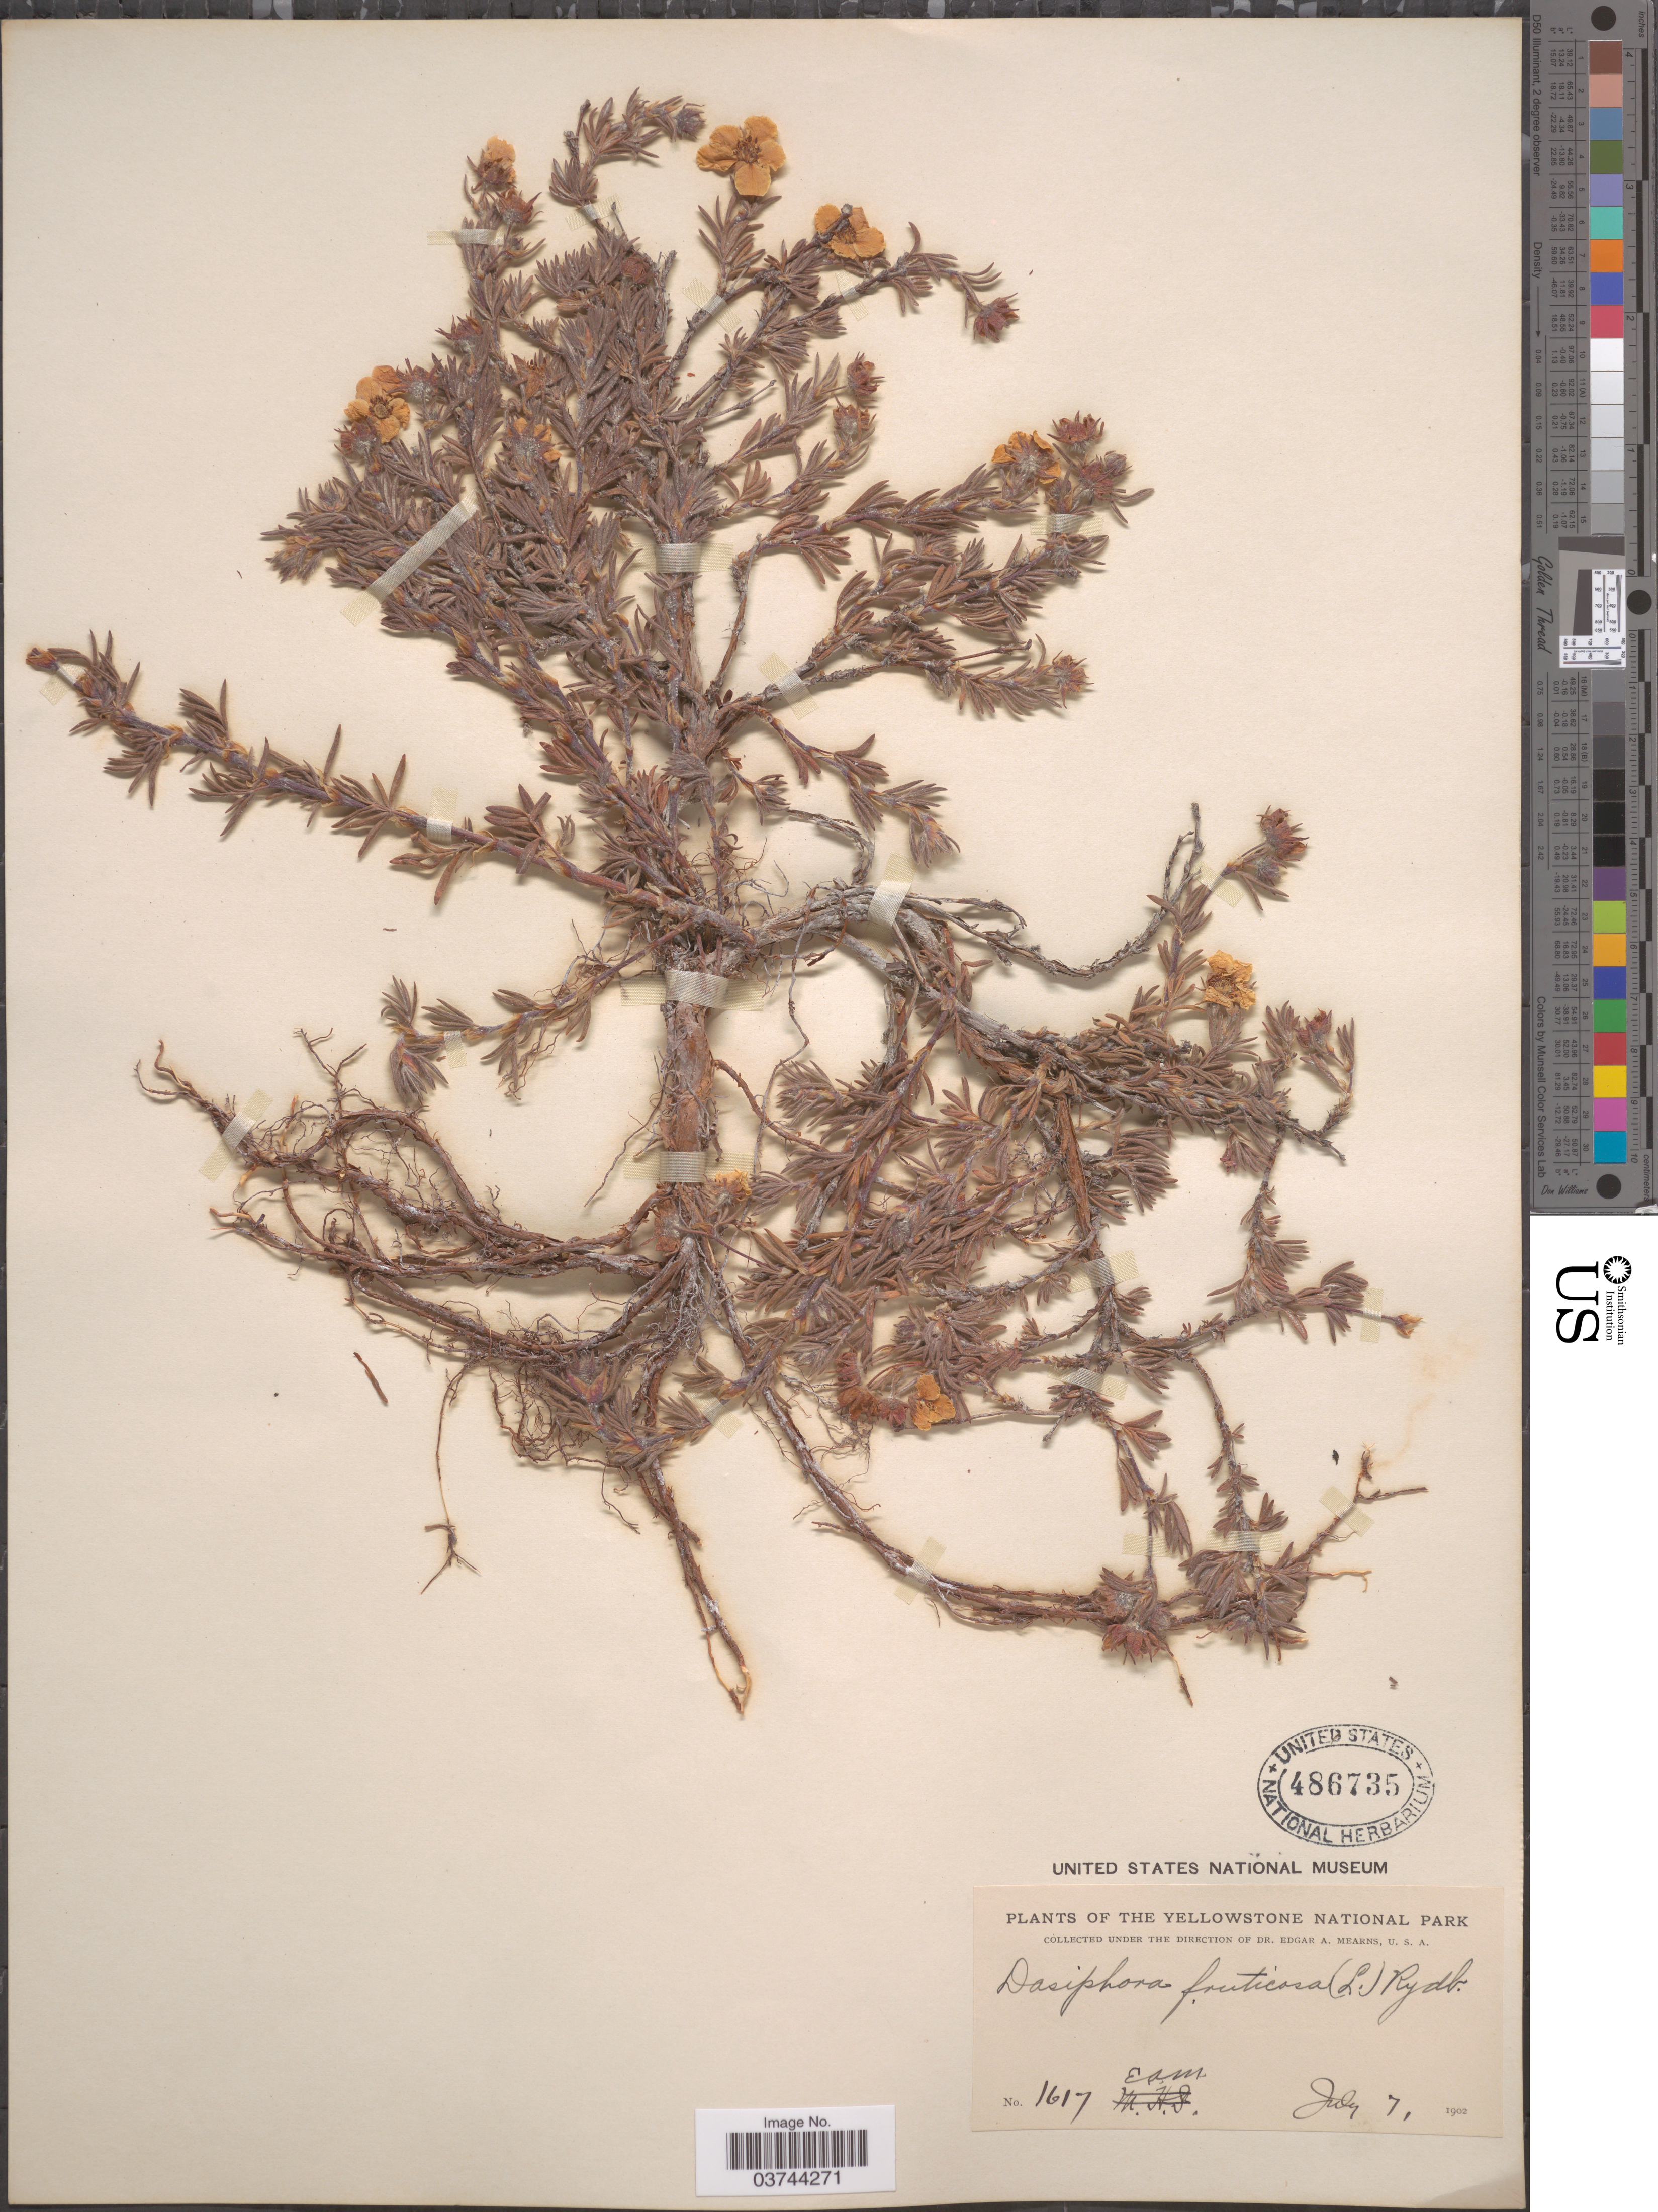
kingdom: Plantae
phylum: Tracheophyta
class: Magnoliopsida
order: Rosales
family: Rosaceae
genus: Dasiphora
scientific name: Dasiphora fruticosa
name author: (L.) Rydb.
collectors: E. A. Mearns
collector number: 1617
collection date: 1902-07-07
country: United States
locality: The Yellowstone National Park.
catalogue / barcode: US 486735